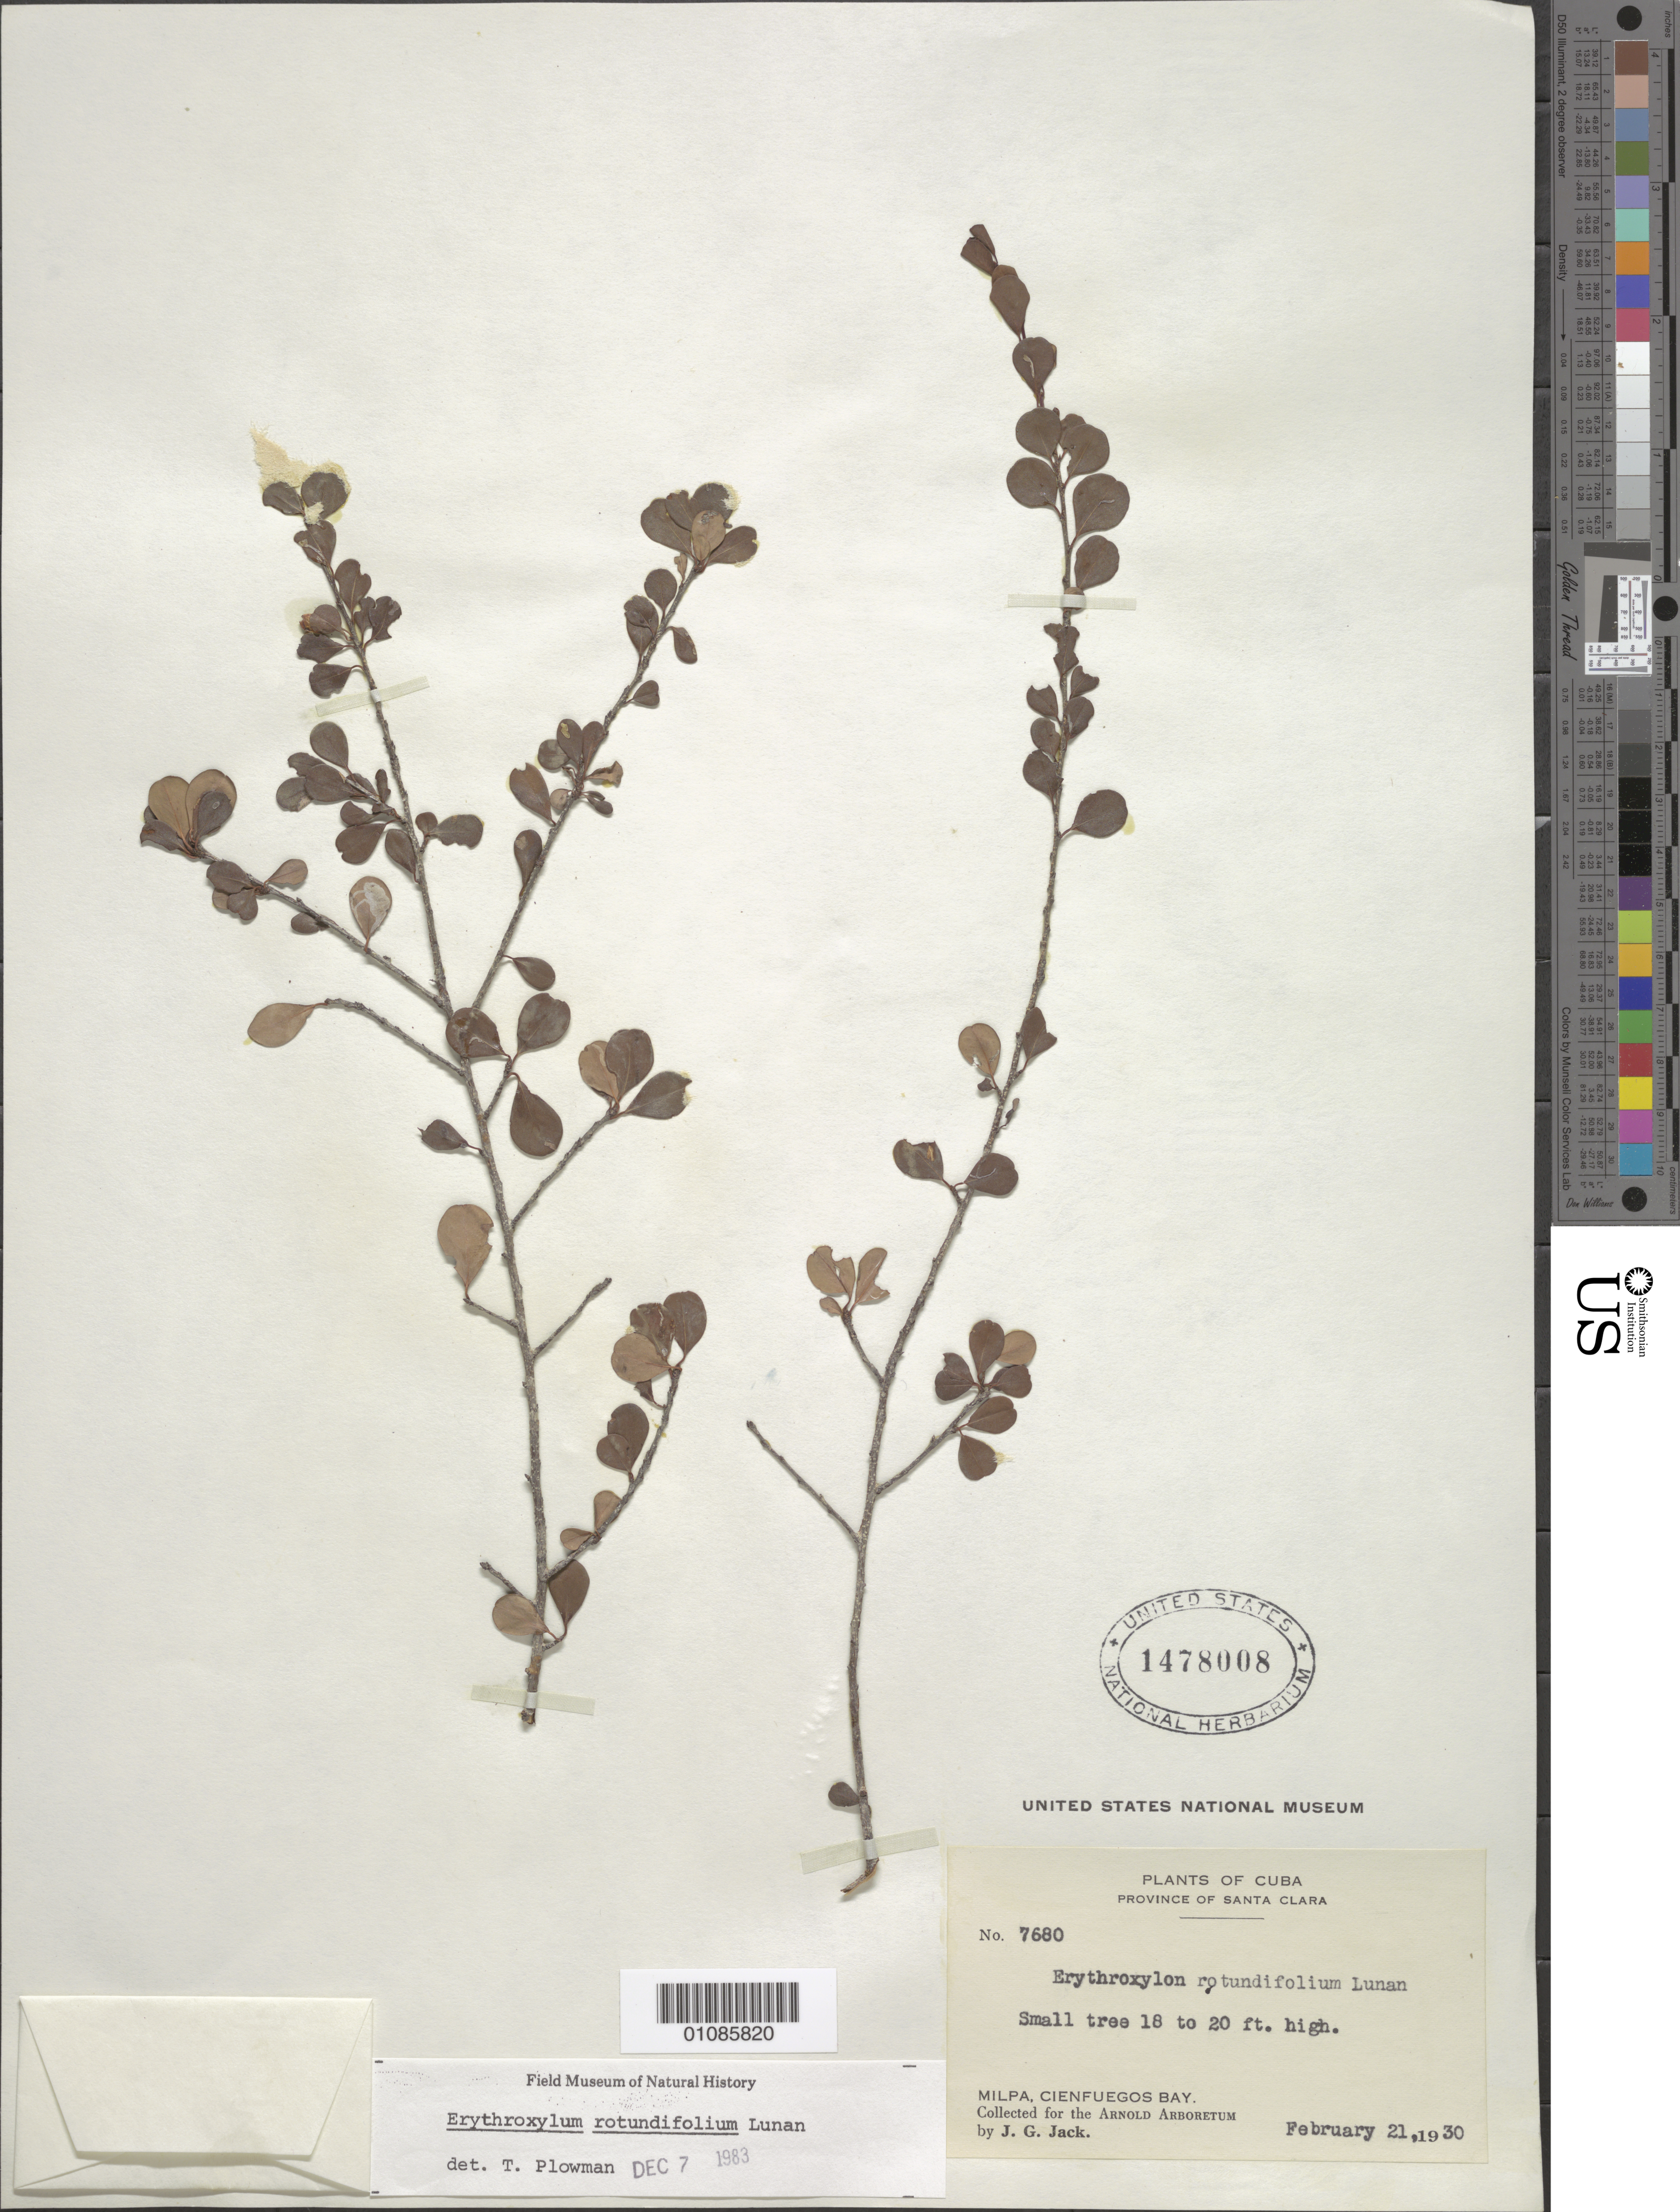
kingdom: Plantae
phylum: Tracheophyta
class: Magnoliopsida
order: Malpighiales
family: Erythroxylaceae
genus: Erythroxylum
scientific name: Erythroxylum rotundifolium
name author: Lunan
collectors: J. G. Jack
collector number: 7680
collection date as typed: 21 Feb 1930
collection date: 1930-02-21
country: Cuba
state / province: Villa Clara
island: Cuba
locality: Santa Clara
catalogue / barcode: US 1478008